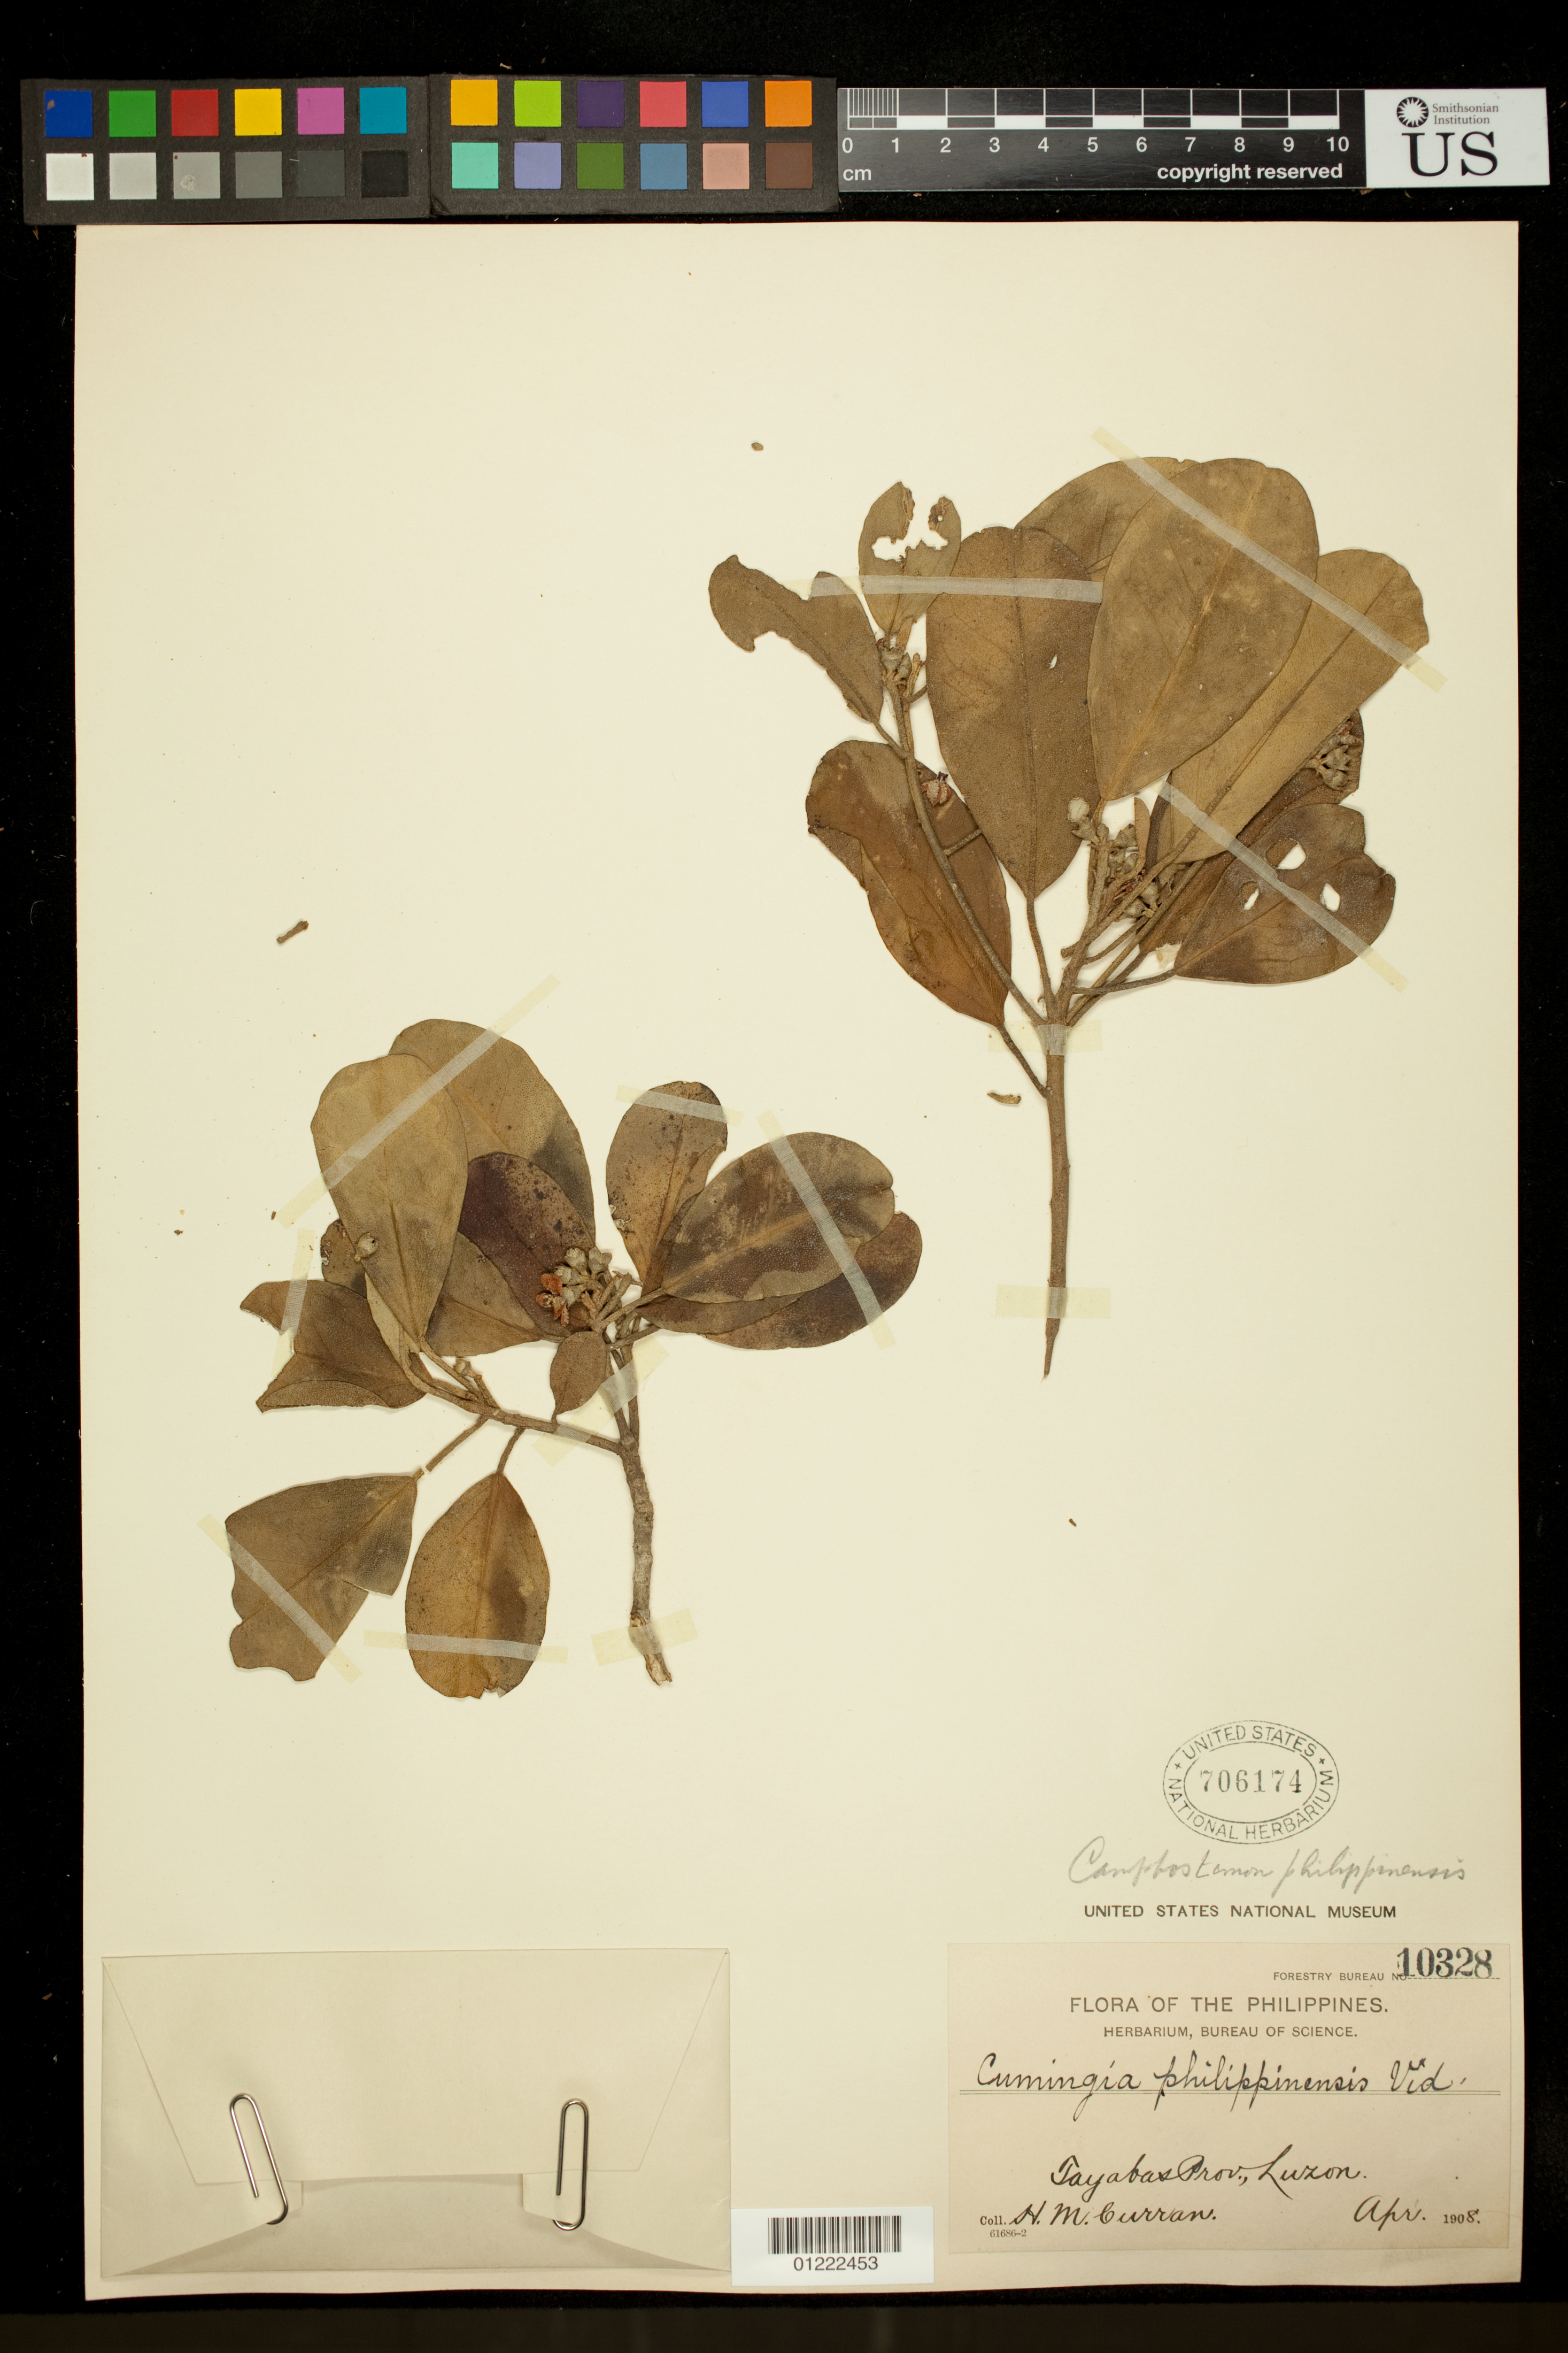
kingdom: Plantae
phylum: Tracheophyta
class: Magnoliopsida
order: Malvales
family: Malvaceae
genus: Camptostemon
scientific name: Camptostemon philippinense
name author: (Vidal) Becc.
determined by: Dorr, Laurence J., Curator (BOT), Smithsonian Institution - National Museum of Natural History (UNITED STATES)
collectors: H. M. Curran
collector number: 10328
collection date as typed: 1908-04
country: Philippines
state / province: Calabarzon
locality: Tayabas Prov., Luzon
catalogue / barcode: US 706174